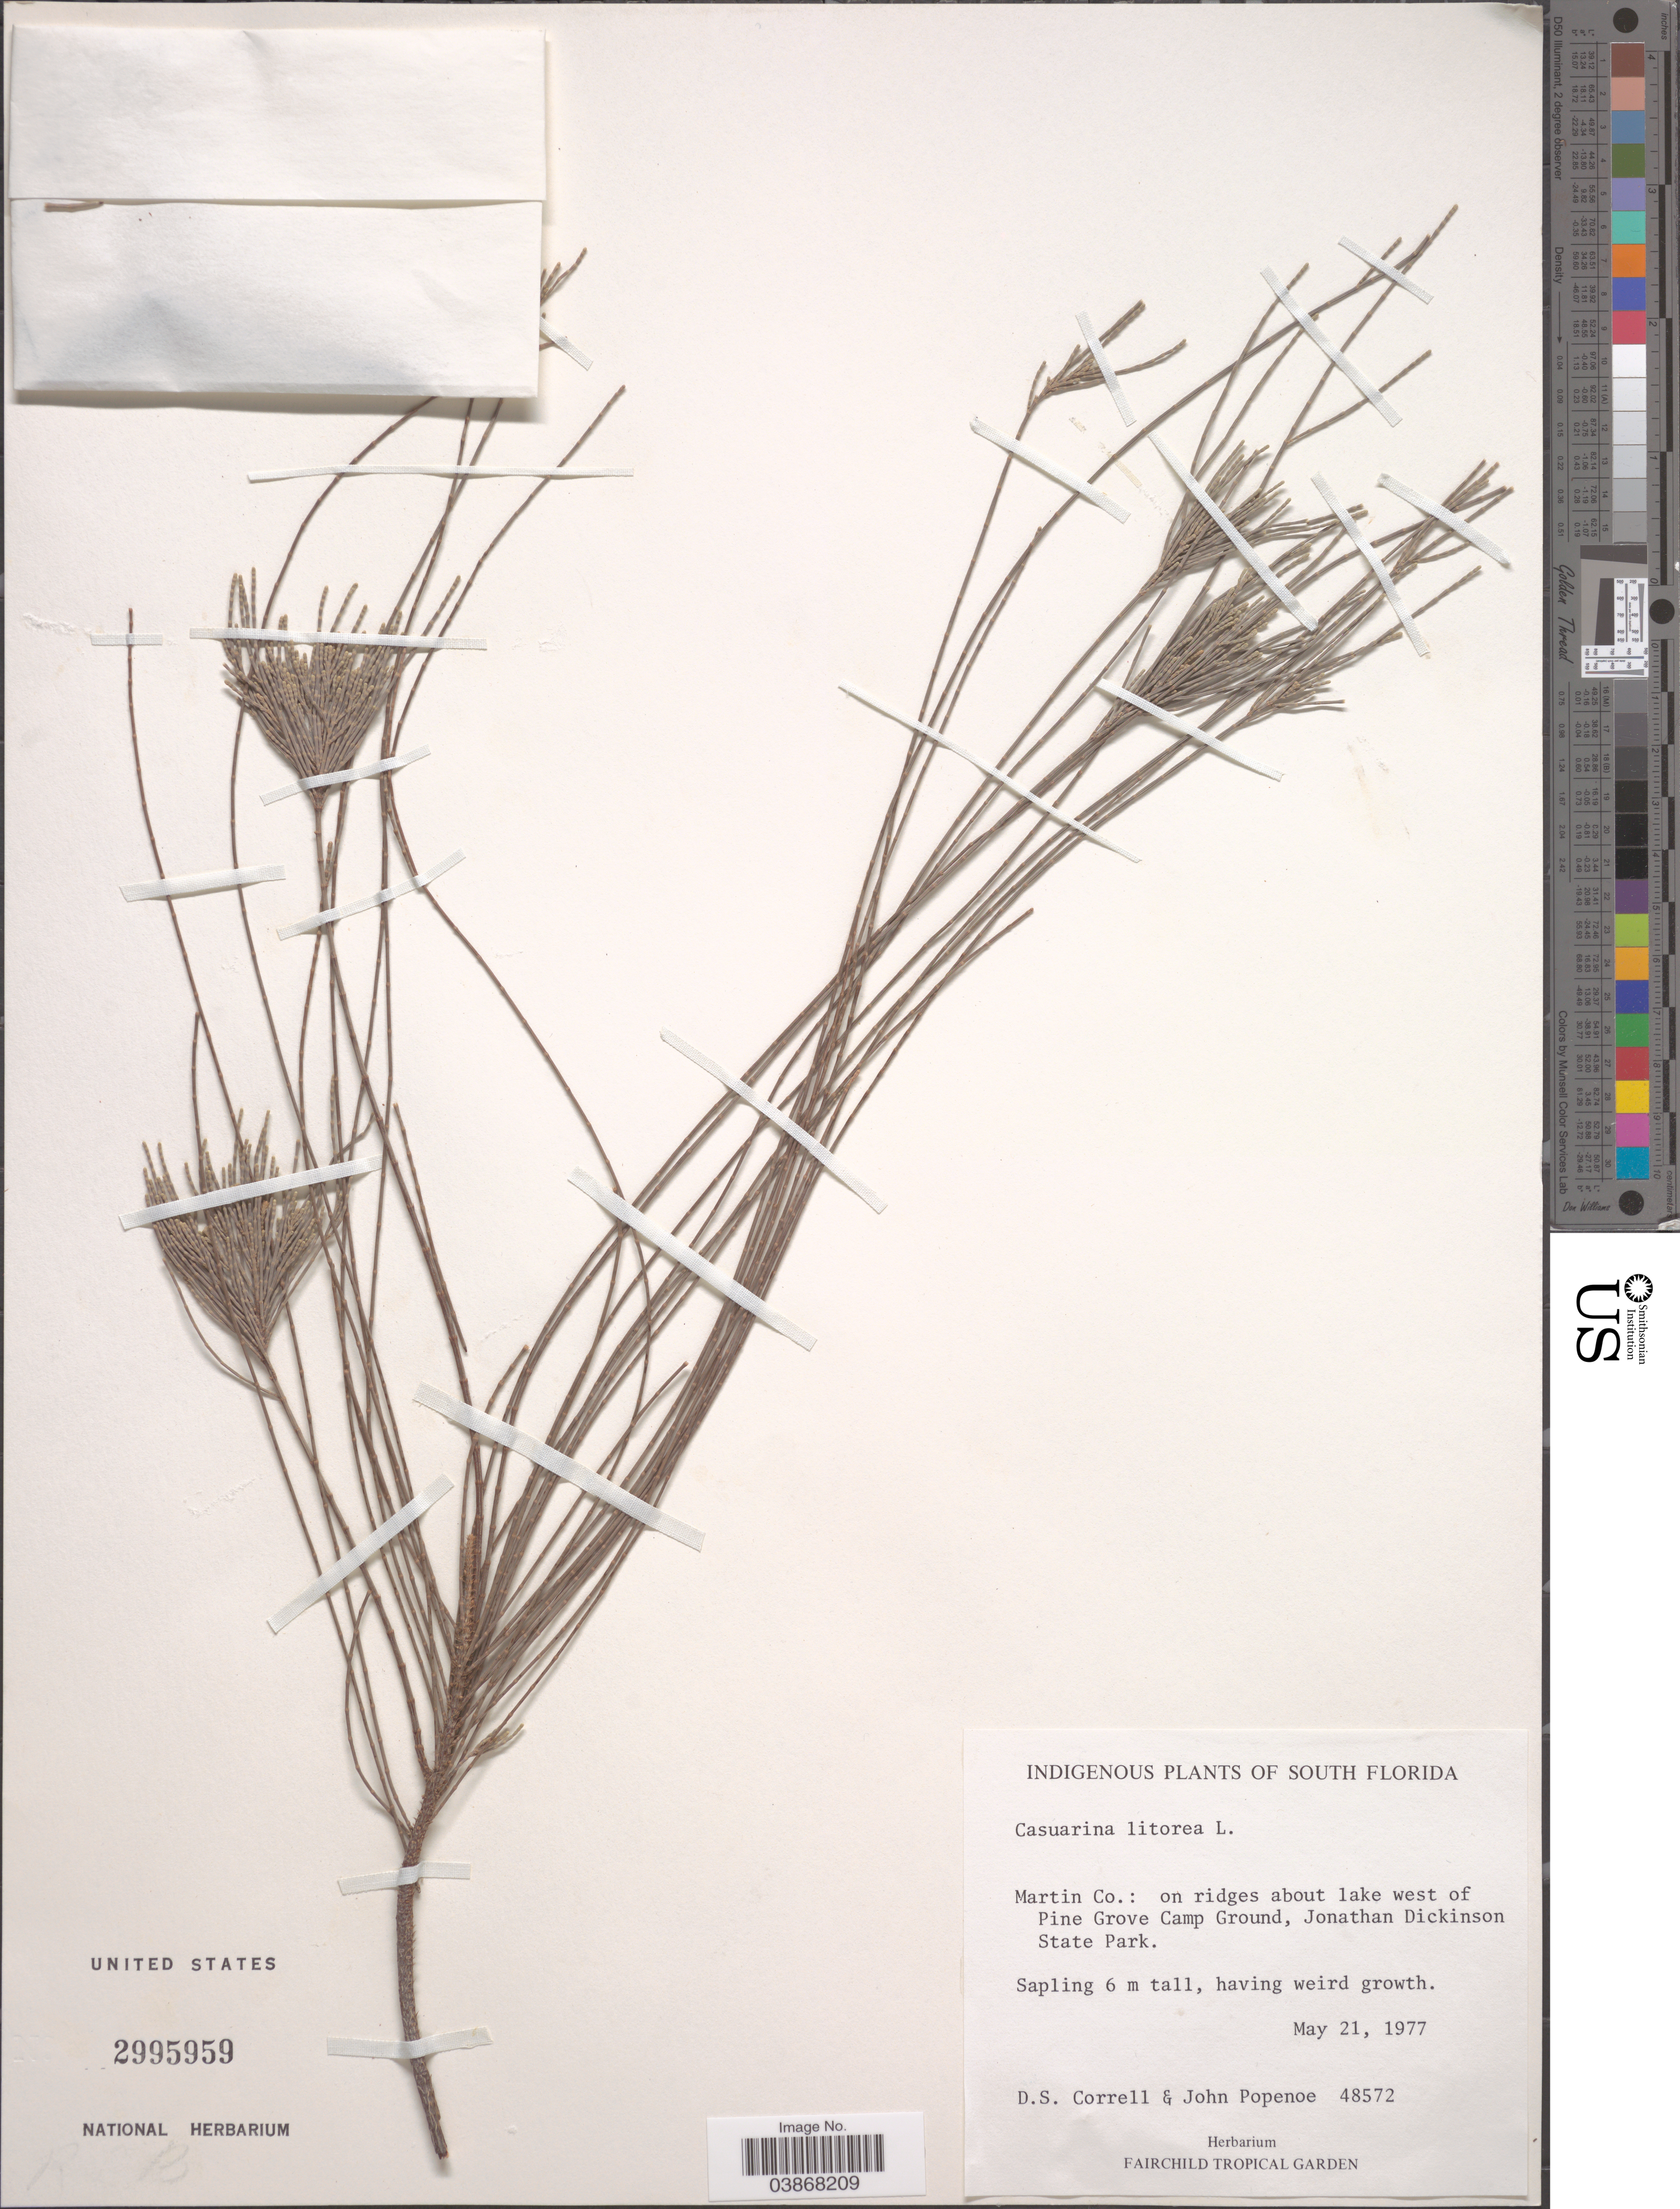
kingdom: Plantae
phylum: Tracheophyta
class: Magnoliopsida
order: Fagales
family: Casuarinaceae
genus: Casuarina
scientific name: Casuarina litorea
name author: Rumph.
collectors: D. S. Correll & J. Popenoe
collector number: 48572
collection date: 1977-05-21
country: United States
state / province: Florida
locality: South Florida. Martin Co.: on ridges about lake west of Pine Grove Camp Ground, Jonathan Dickinson State Park.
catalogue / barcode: US 2995959